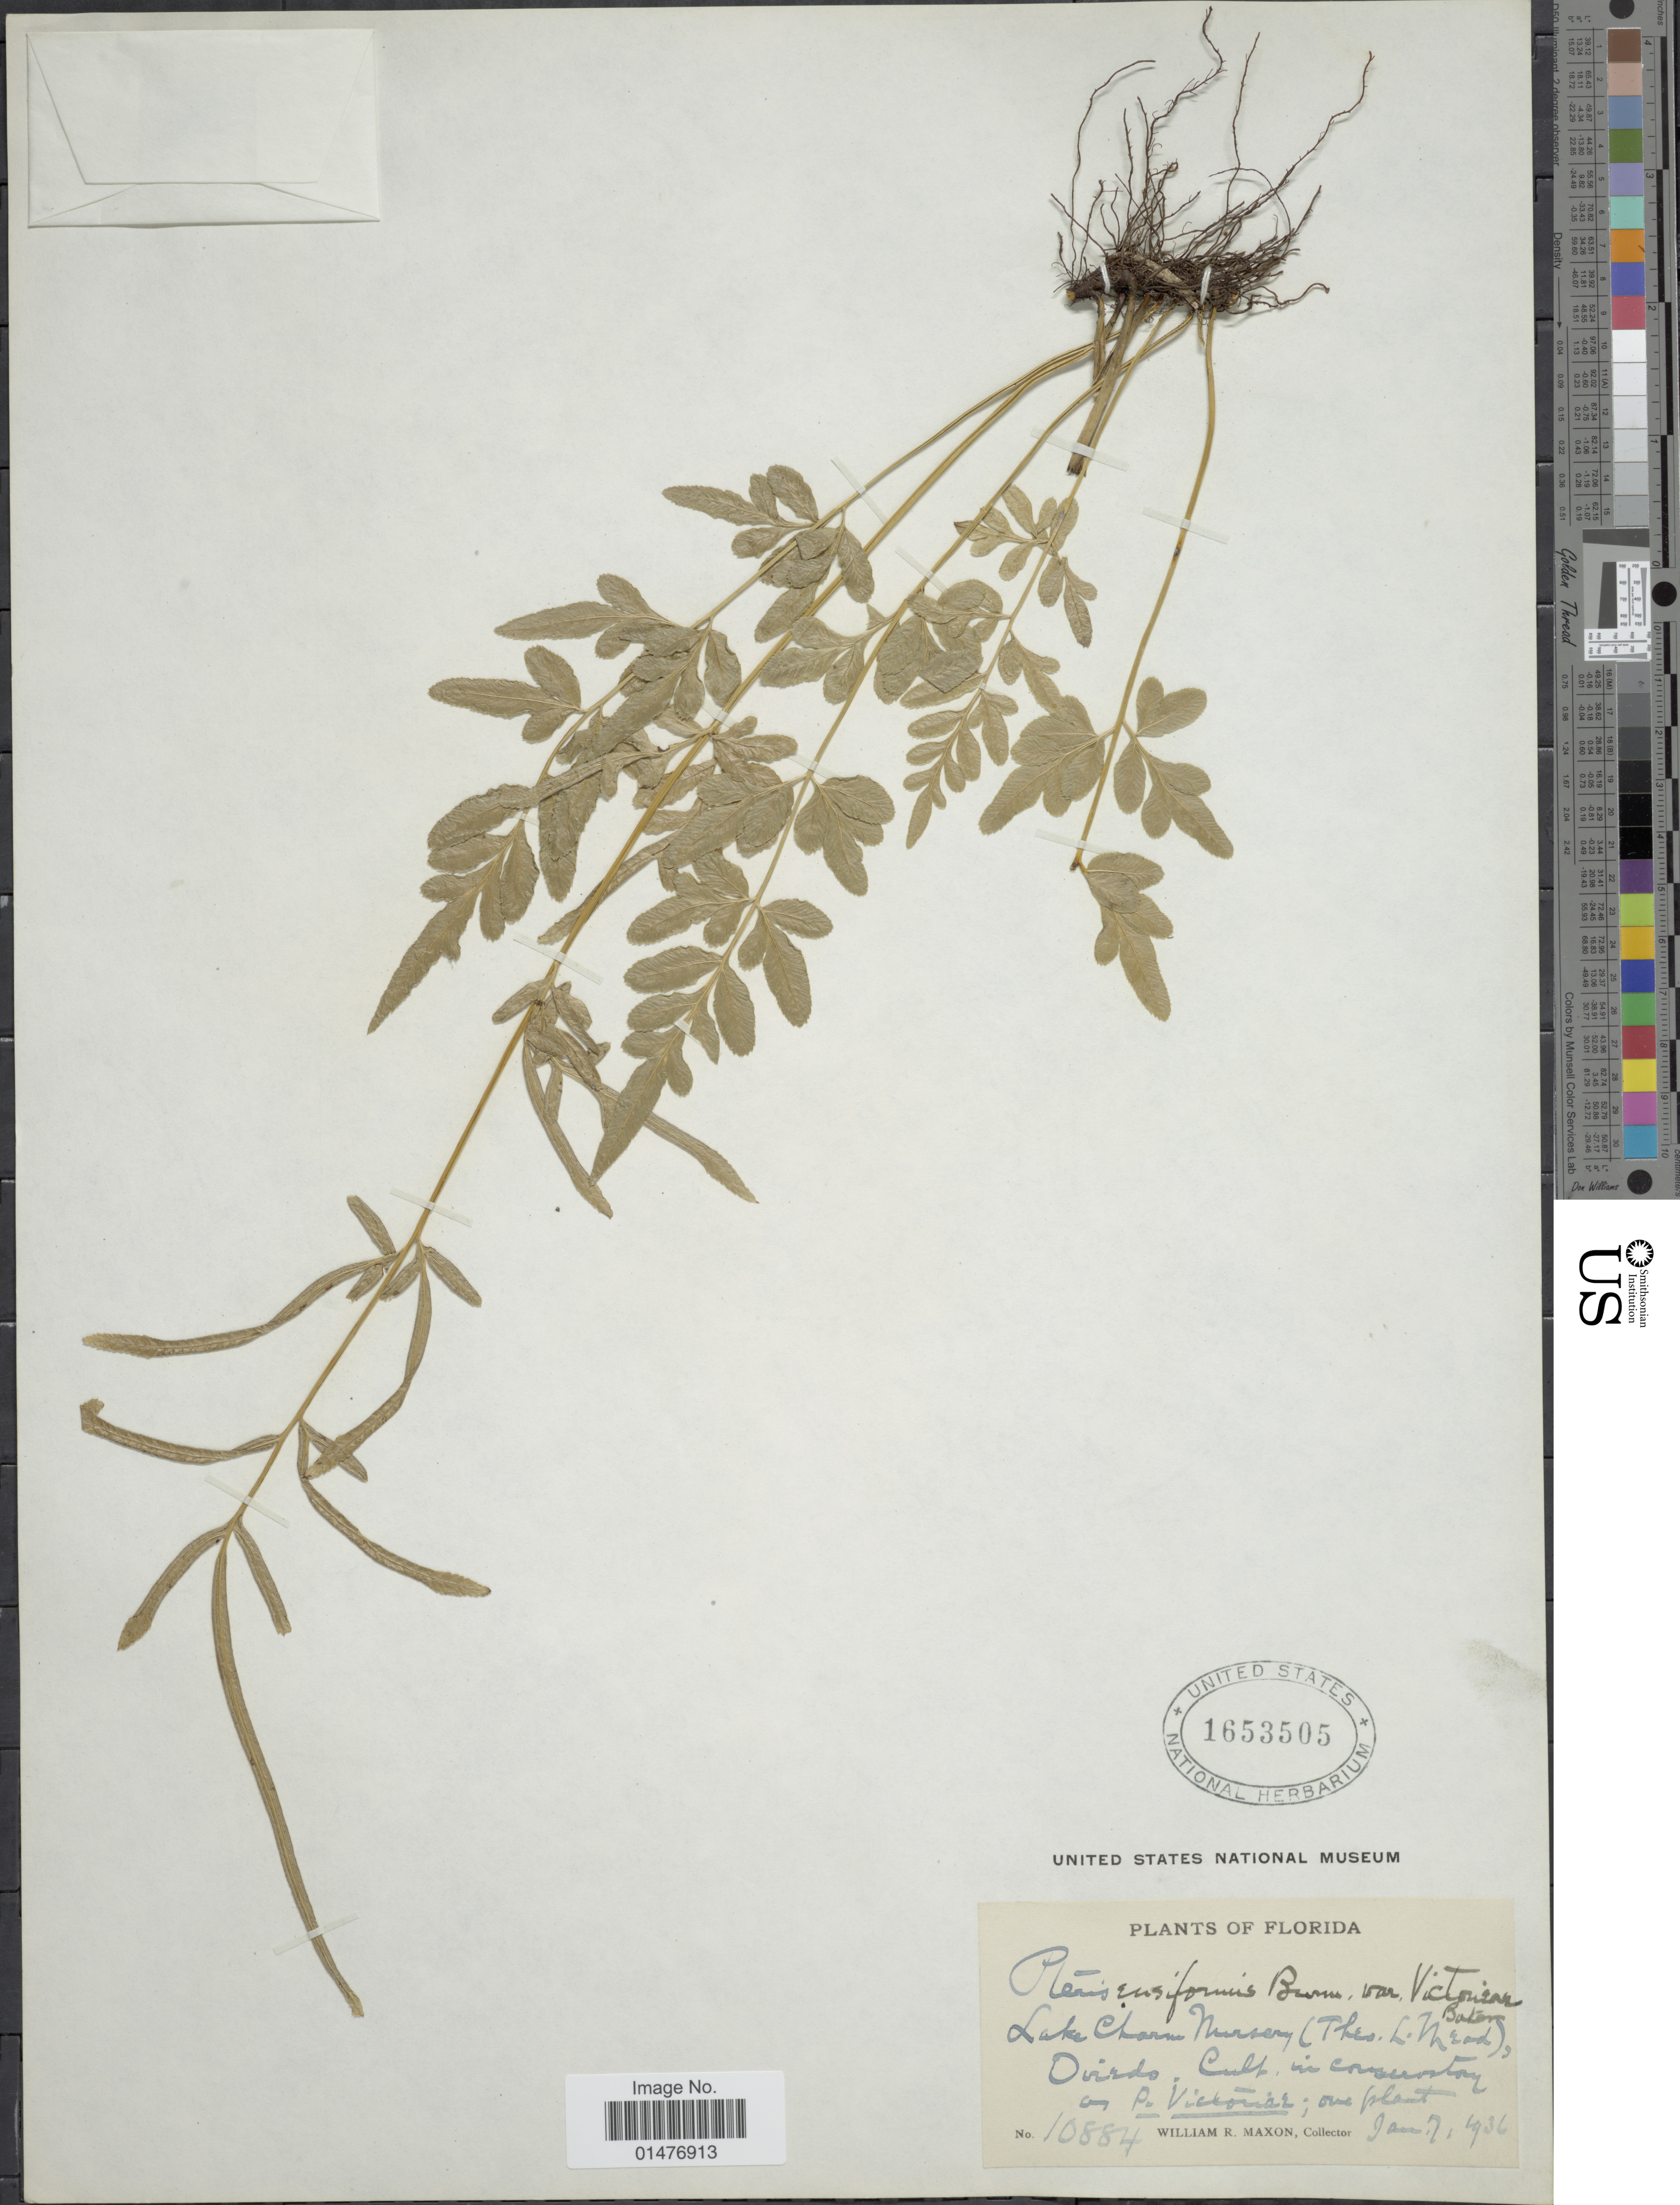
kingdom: Plantae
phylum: Tracheophyta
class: Polypodiopsida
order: Polypodiales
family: Pteridaceae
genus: Pteris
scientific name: Pteris ensiformis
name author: Burm. f.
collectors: W. R. Maxon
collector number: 10884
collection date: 1936-01-07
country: United States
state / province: Florida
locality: Lake Charm Nursey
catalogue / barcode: US 1653505